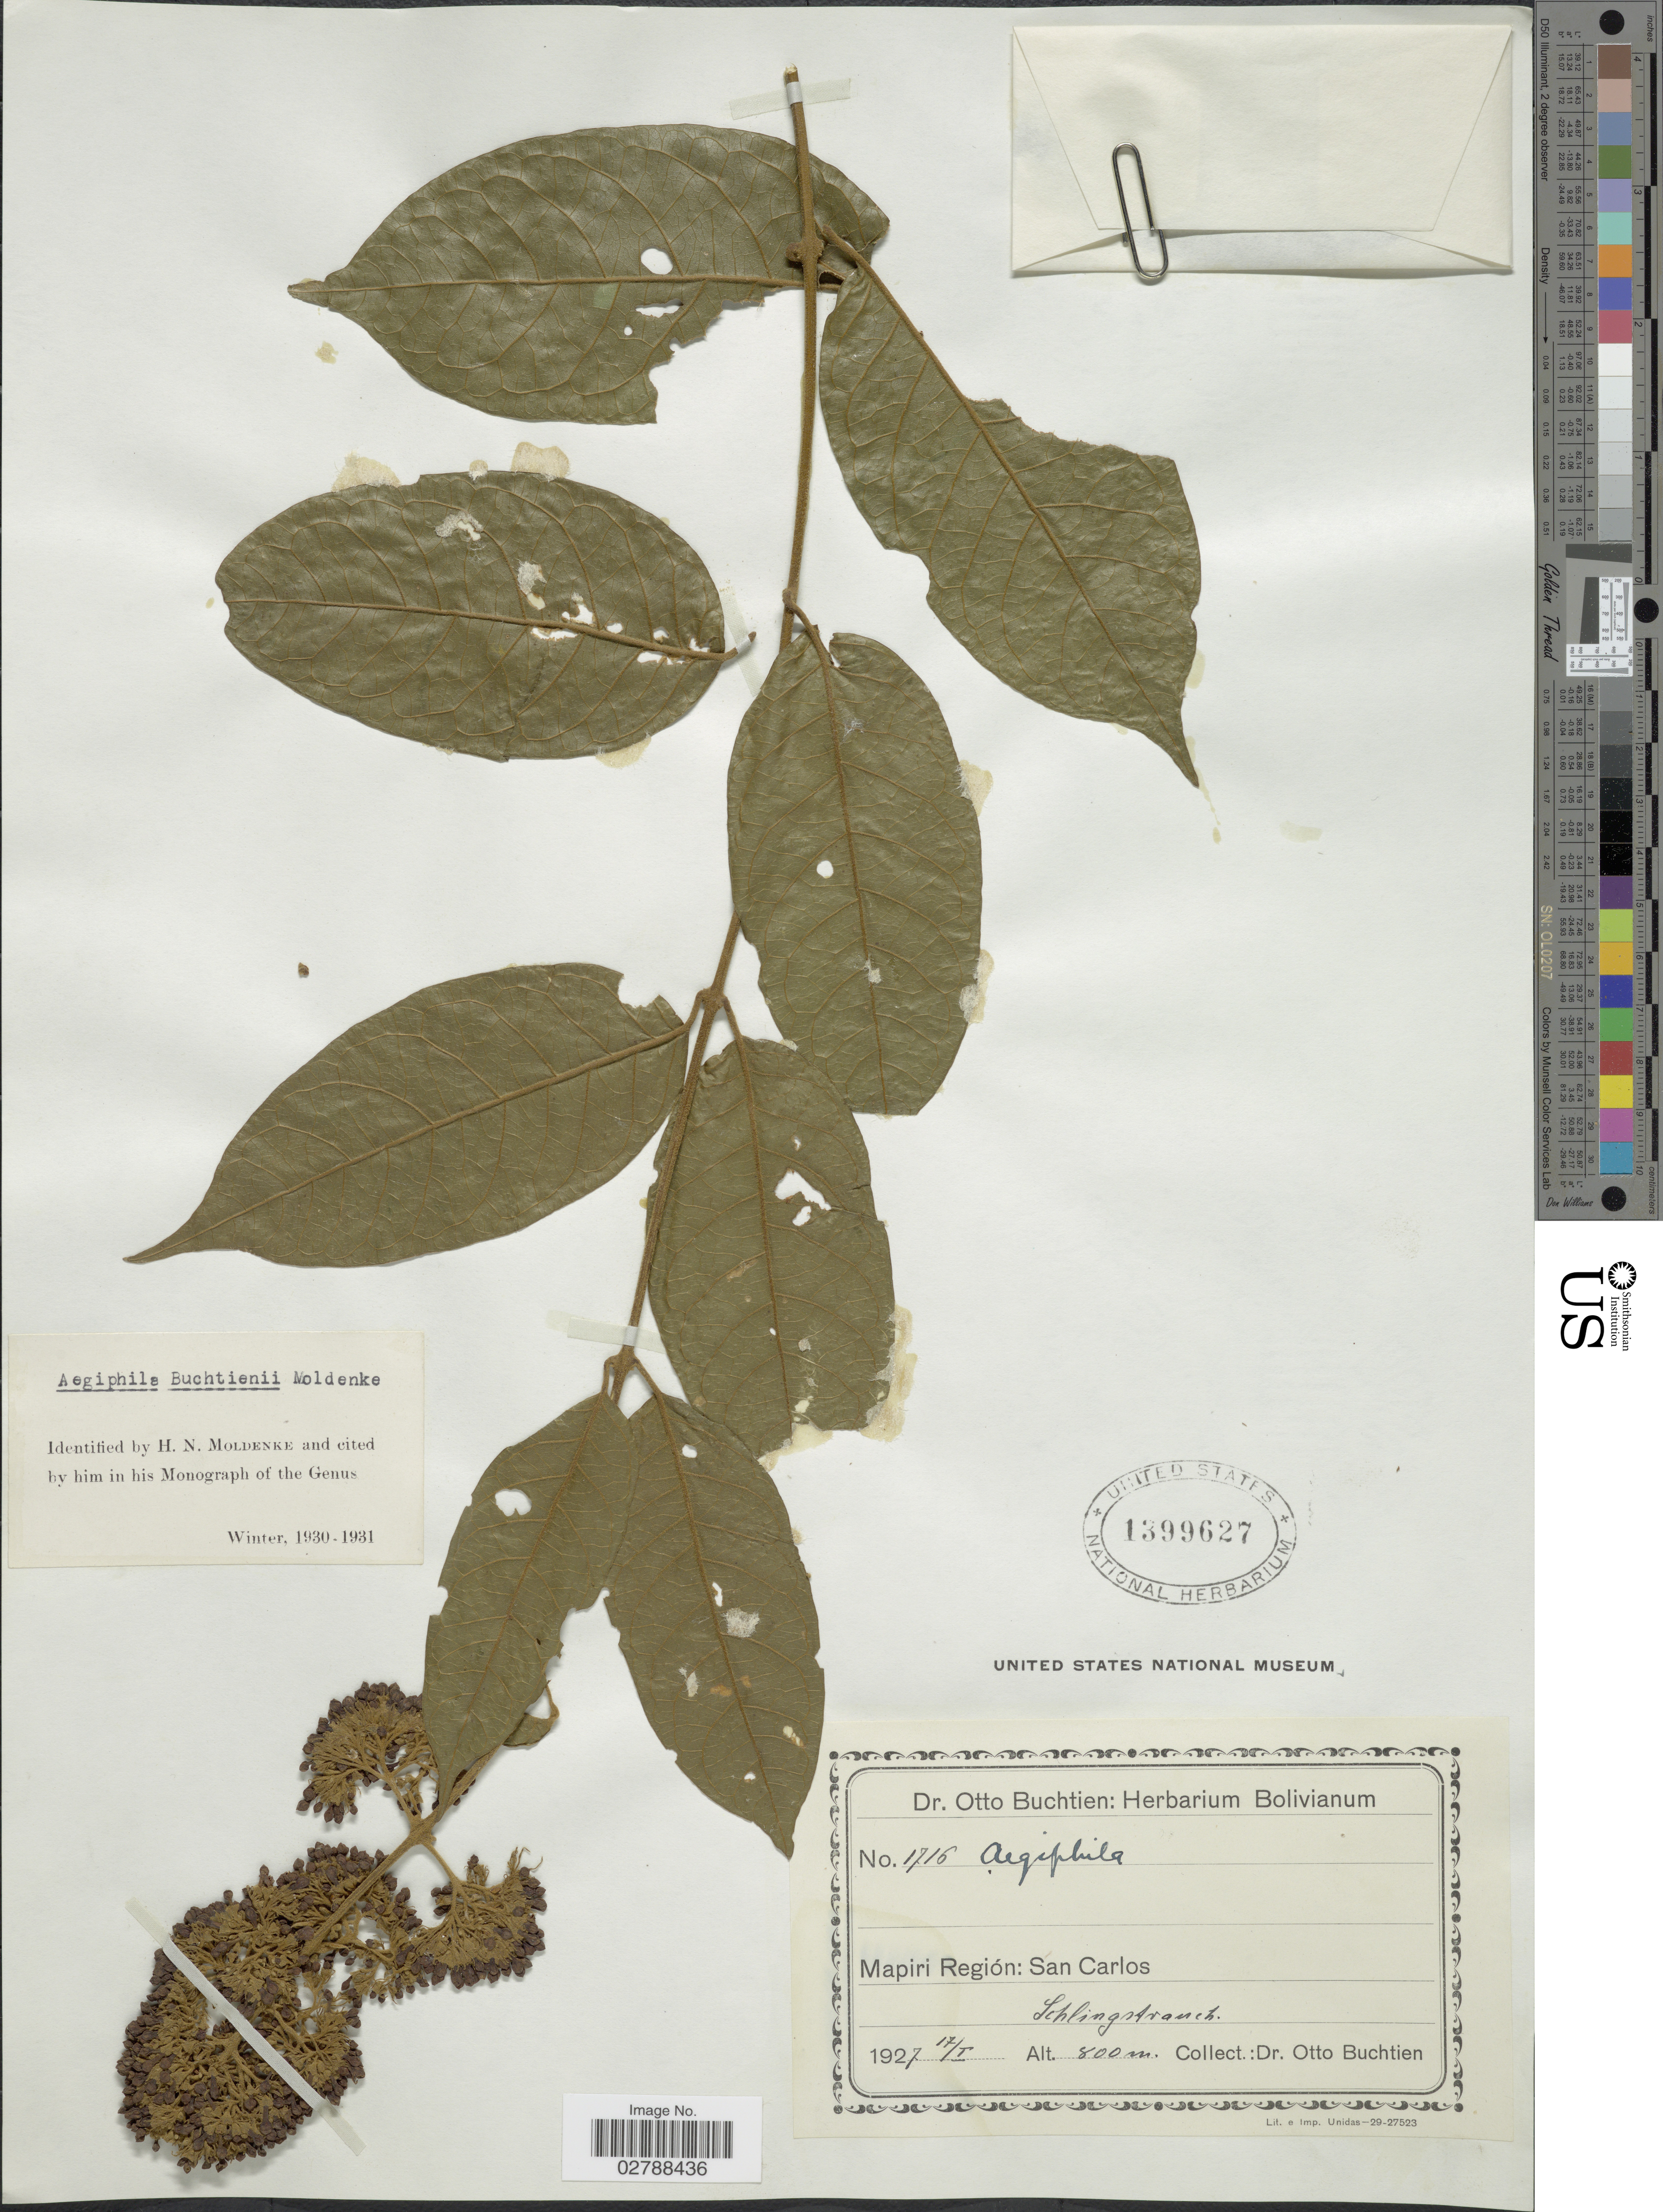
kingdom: Plantae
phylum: Tracheophyta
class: Magnoliopsida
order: Lamiales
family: Lamiaceae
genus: Aegiphila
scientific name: Aegiphila buchtienii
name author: Moldenke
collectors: O. Buchtien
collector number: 1716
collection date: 1927-01-17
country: Bolivia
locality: Mapiri Región: San Carlos.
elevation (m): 800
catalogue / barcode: US 1399627